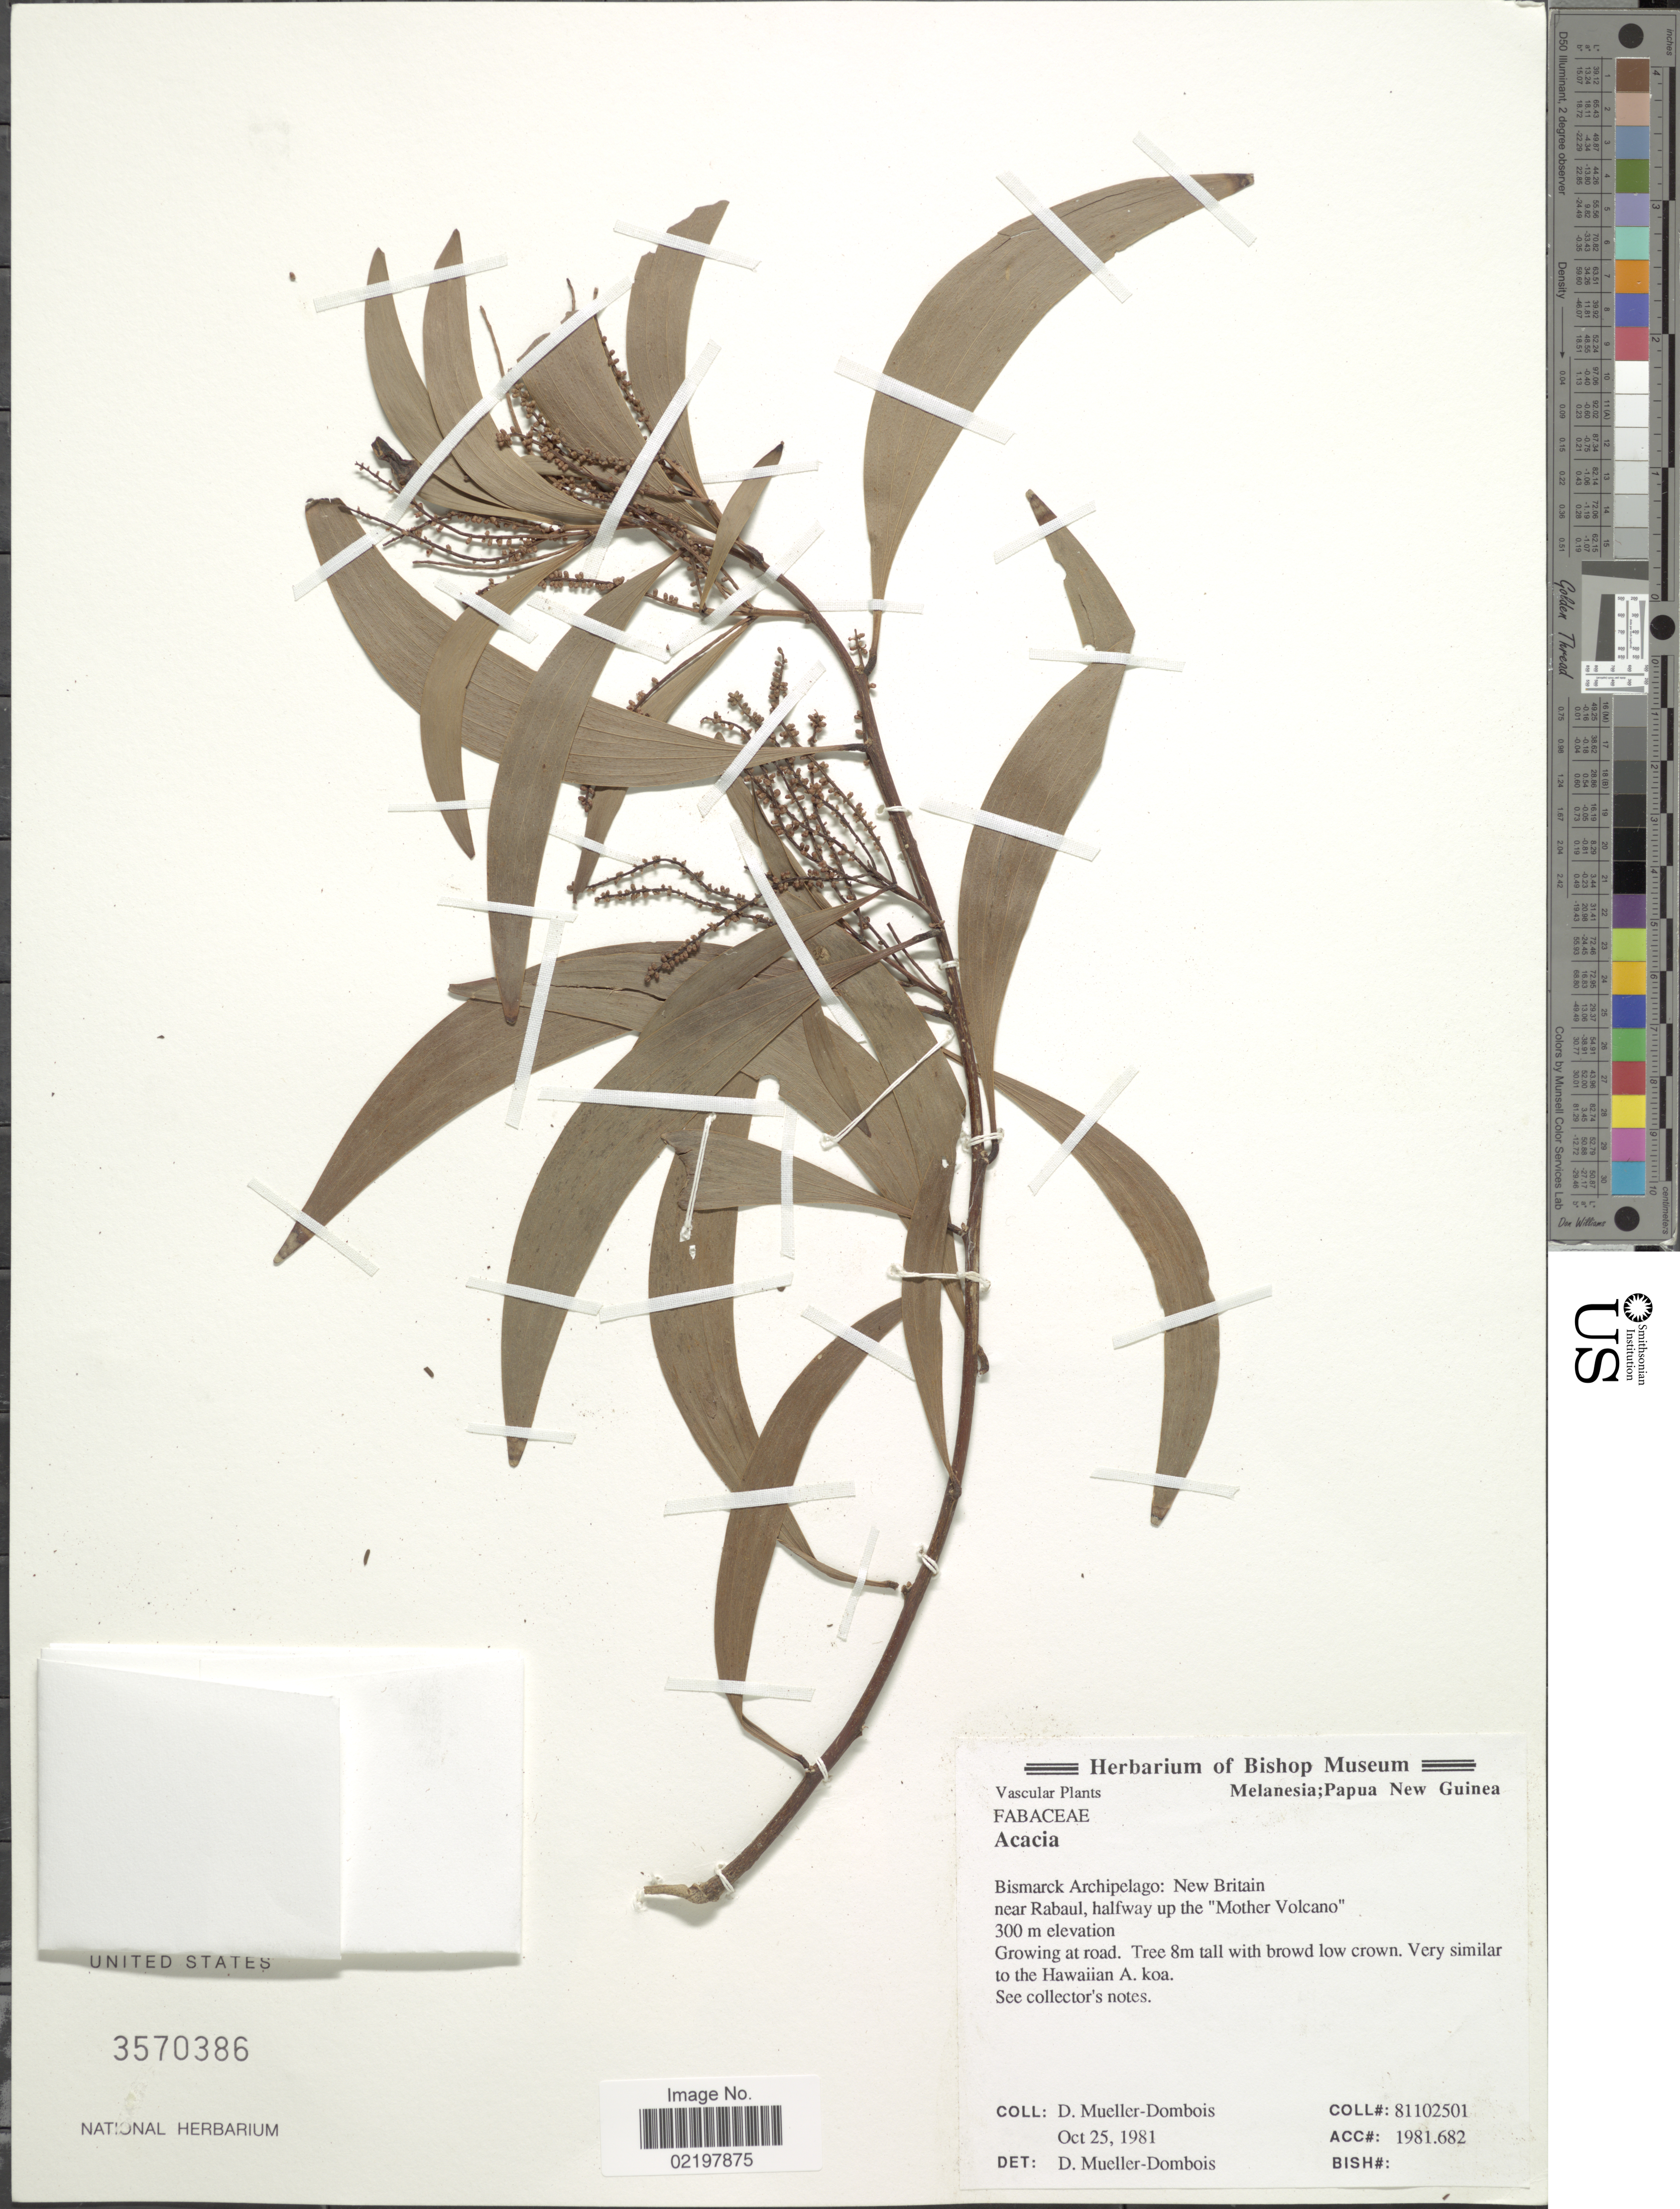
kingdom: Plantae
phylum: Tracheophyta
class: Magnoliopsida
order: Fabales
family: Fabaceae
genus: Acacia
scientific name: Acacia sp.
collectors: D. Mueller-Dombois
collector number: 81102501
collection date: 1981-10-25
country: Papua New Guinea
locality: Melanesia, Papua New Guinea, Bismarck Archipelago: New Britain, near Rabaul, halfway up the "Mother Volcano"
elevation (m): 300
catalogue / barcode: US 3570386